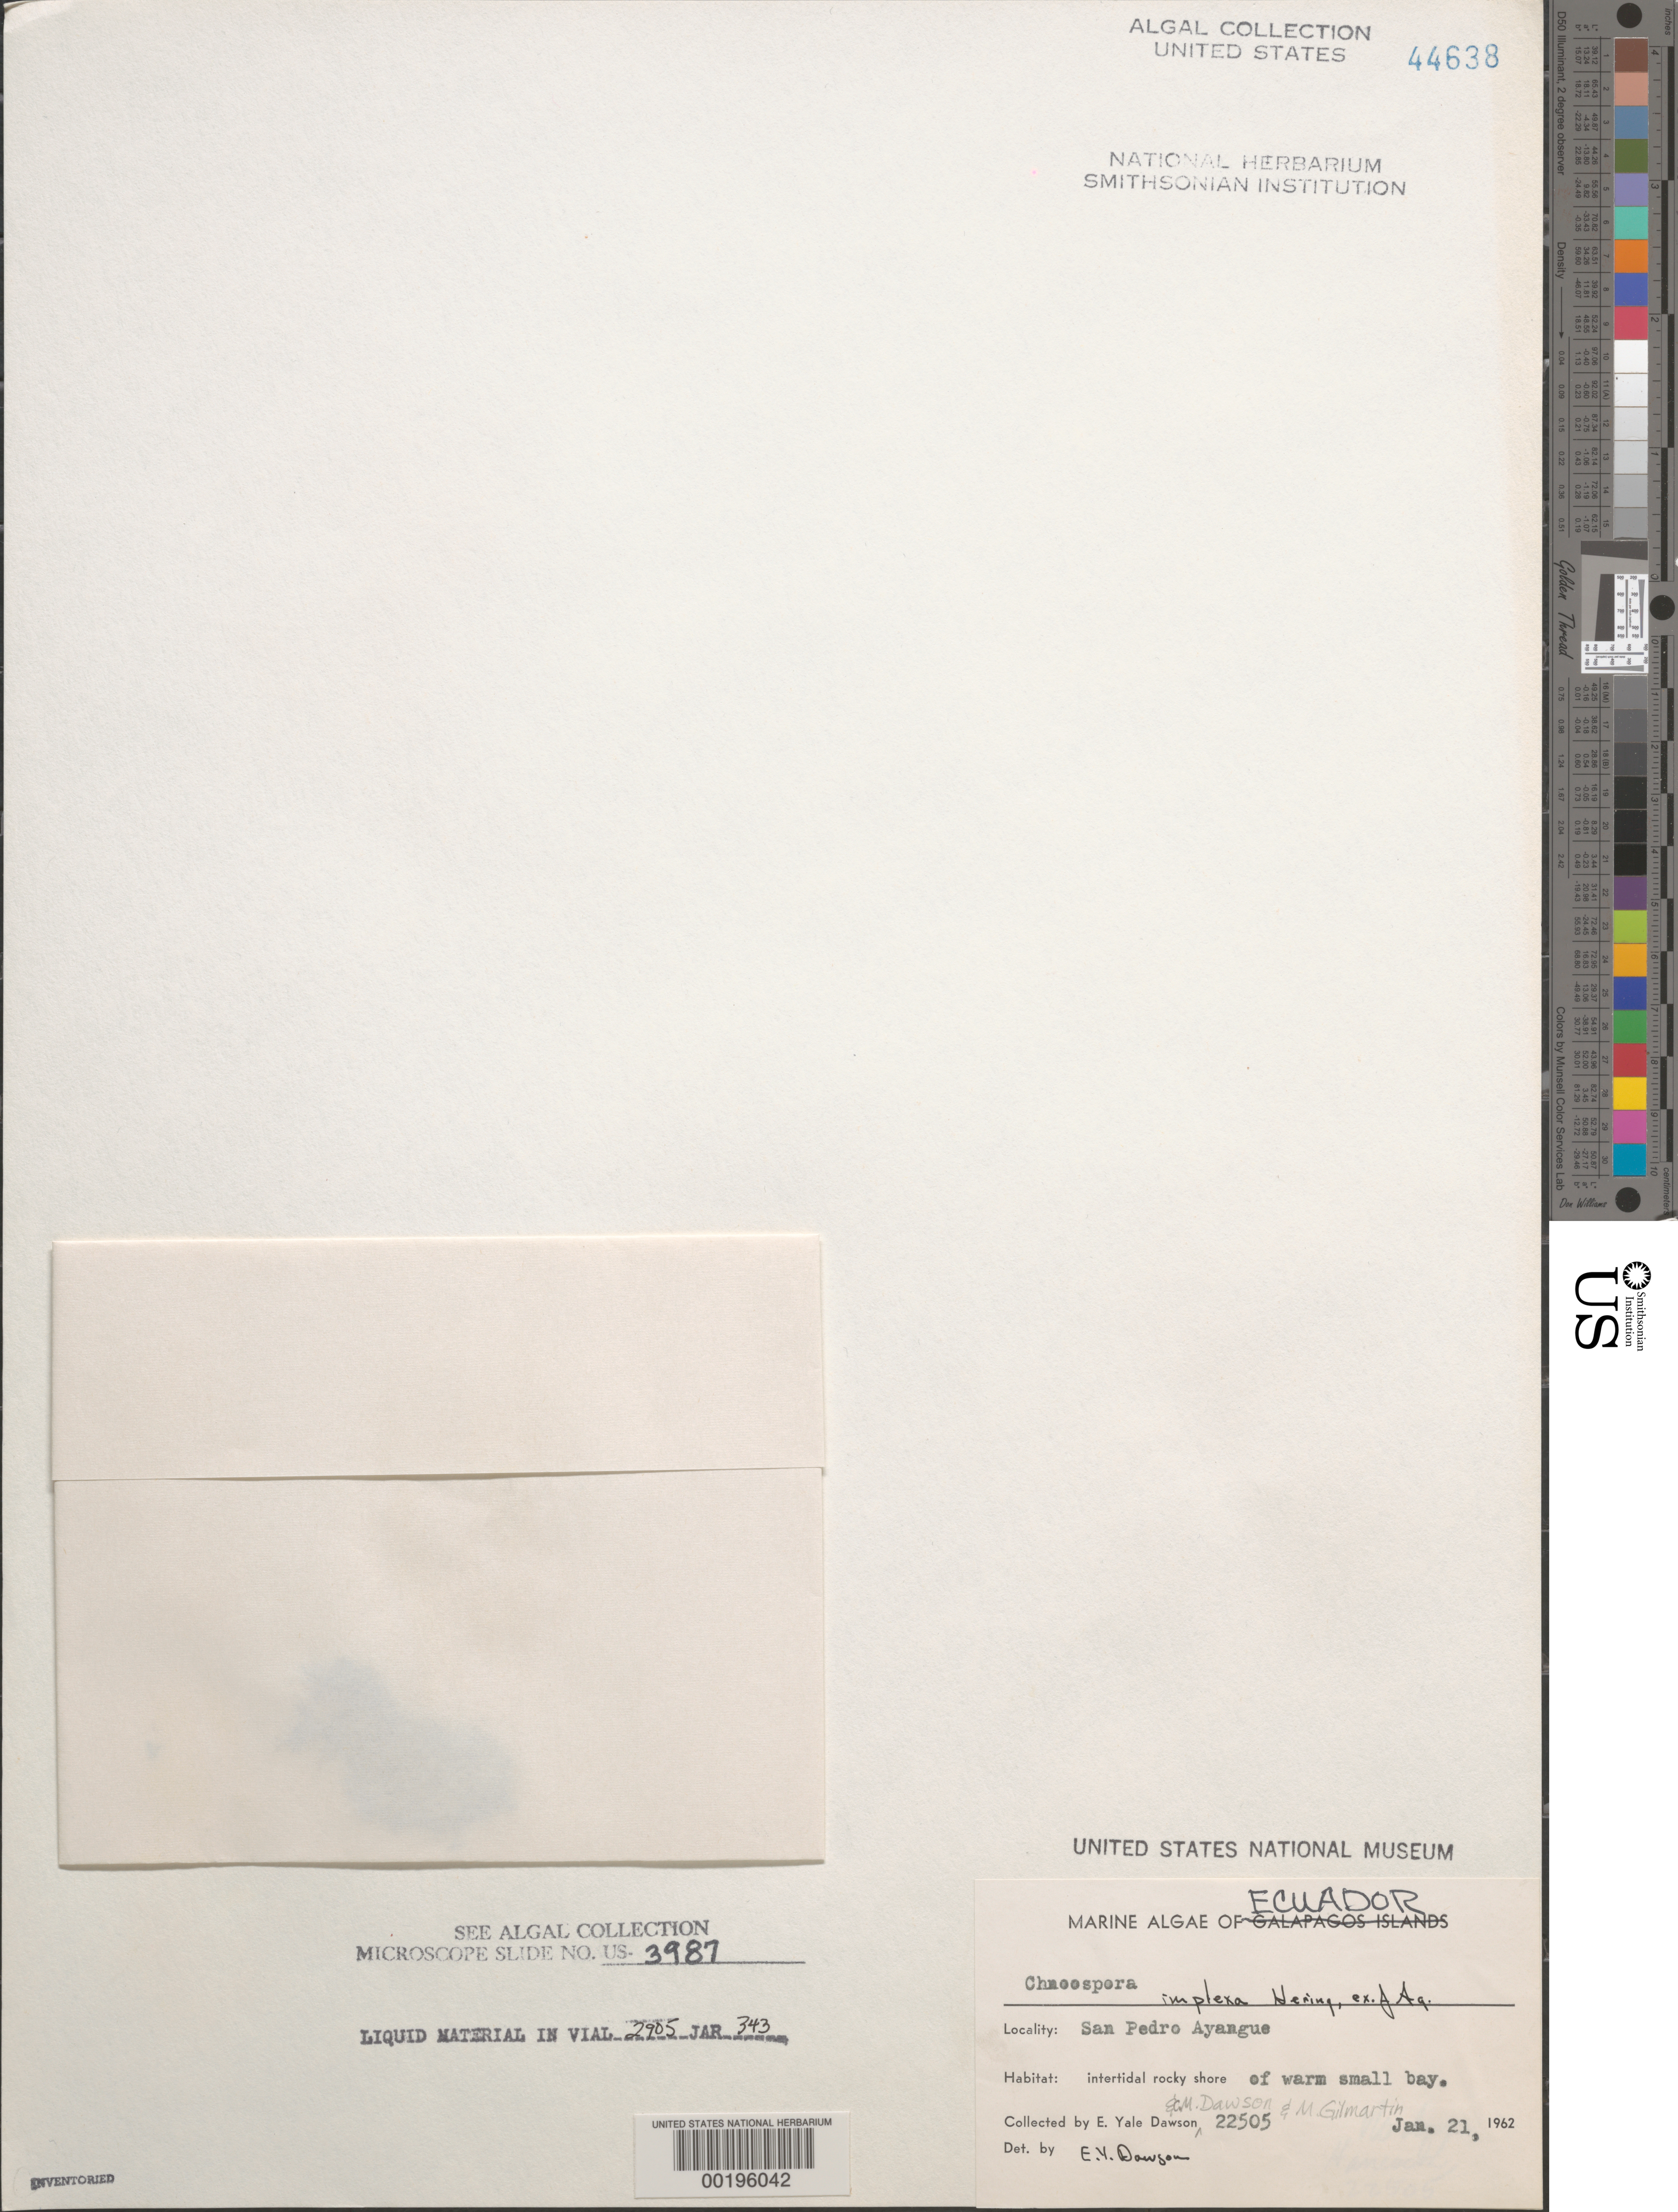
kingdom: Chromista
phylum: Ochrophyta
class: Phaeophyceae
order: Scytosiphonales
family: Scytosiphonaceae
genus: Pseudochnoospora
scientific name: Pseudochnoospora implexa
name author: (J. Agardh) Santiañez et al.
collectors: E. Y. Dawson, C. M. Dawson & M. Gilmartin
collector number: EYD 22505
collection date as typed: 21 Jan 1962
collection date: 1962-01-21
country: Ecuador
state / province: Guayas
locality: San Pedro, Ayangue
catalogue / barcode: US 44638